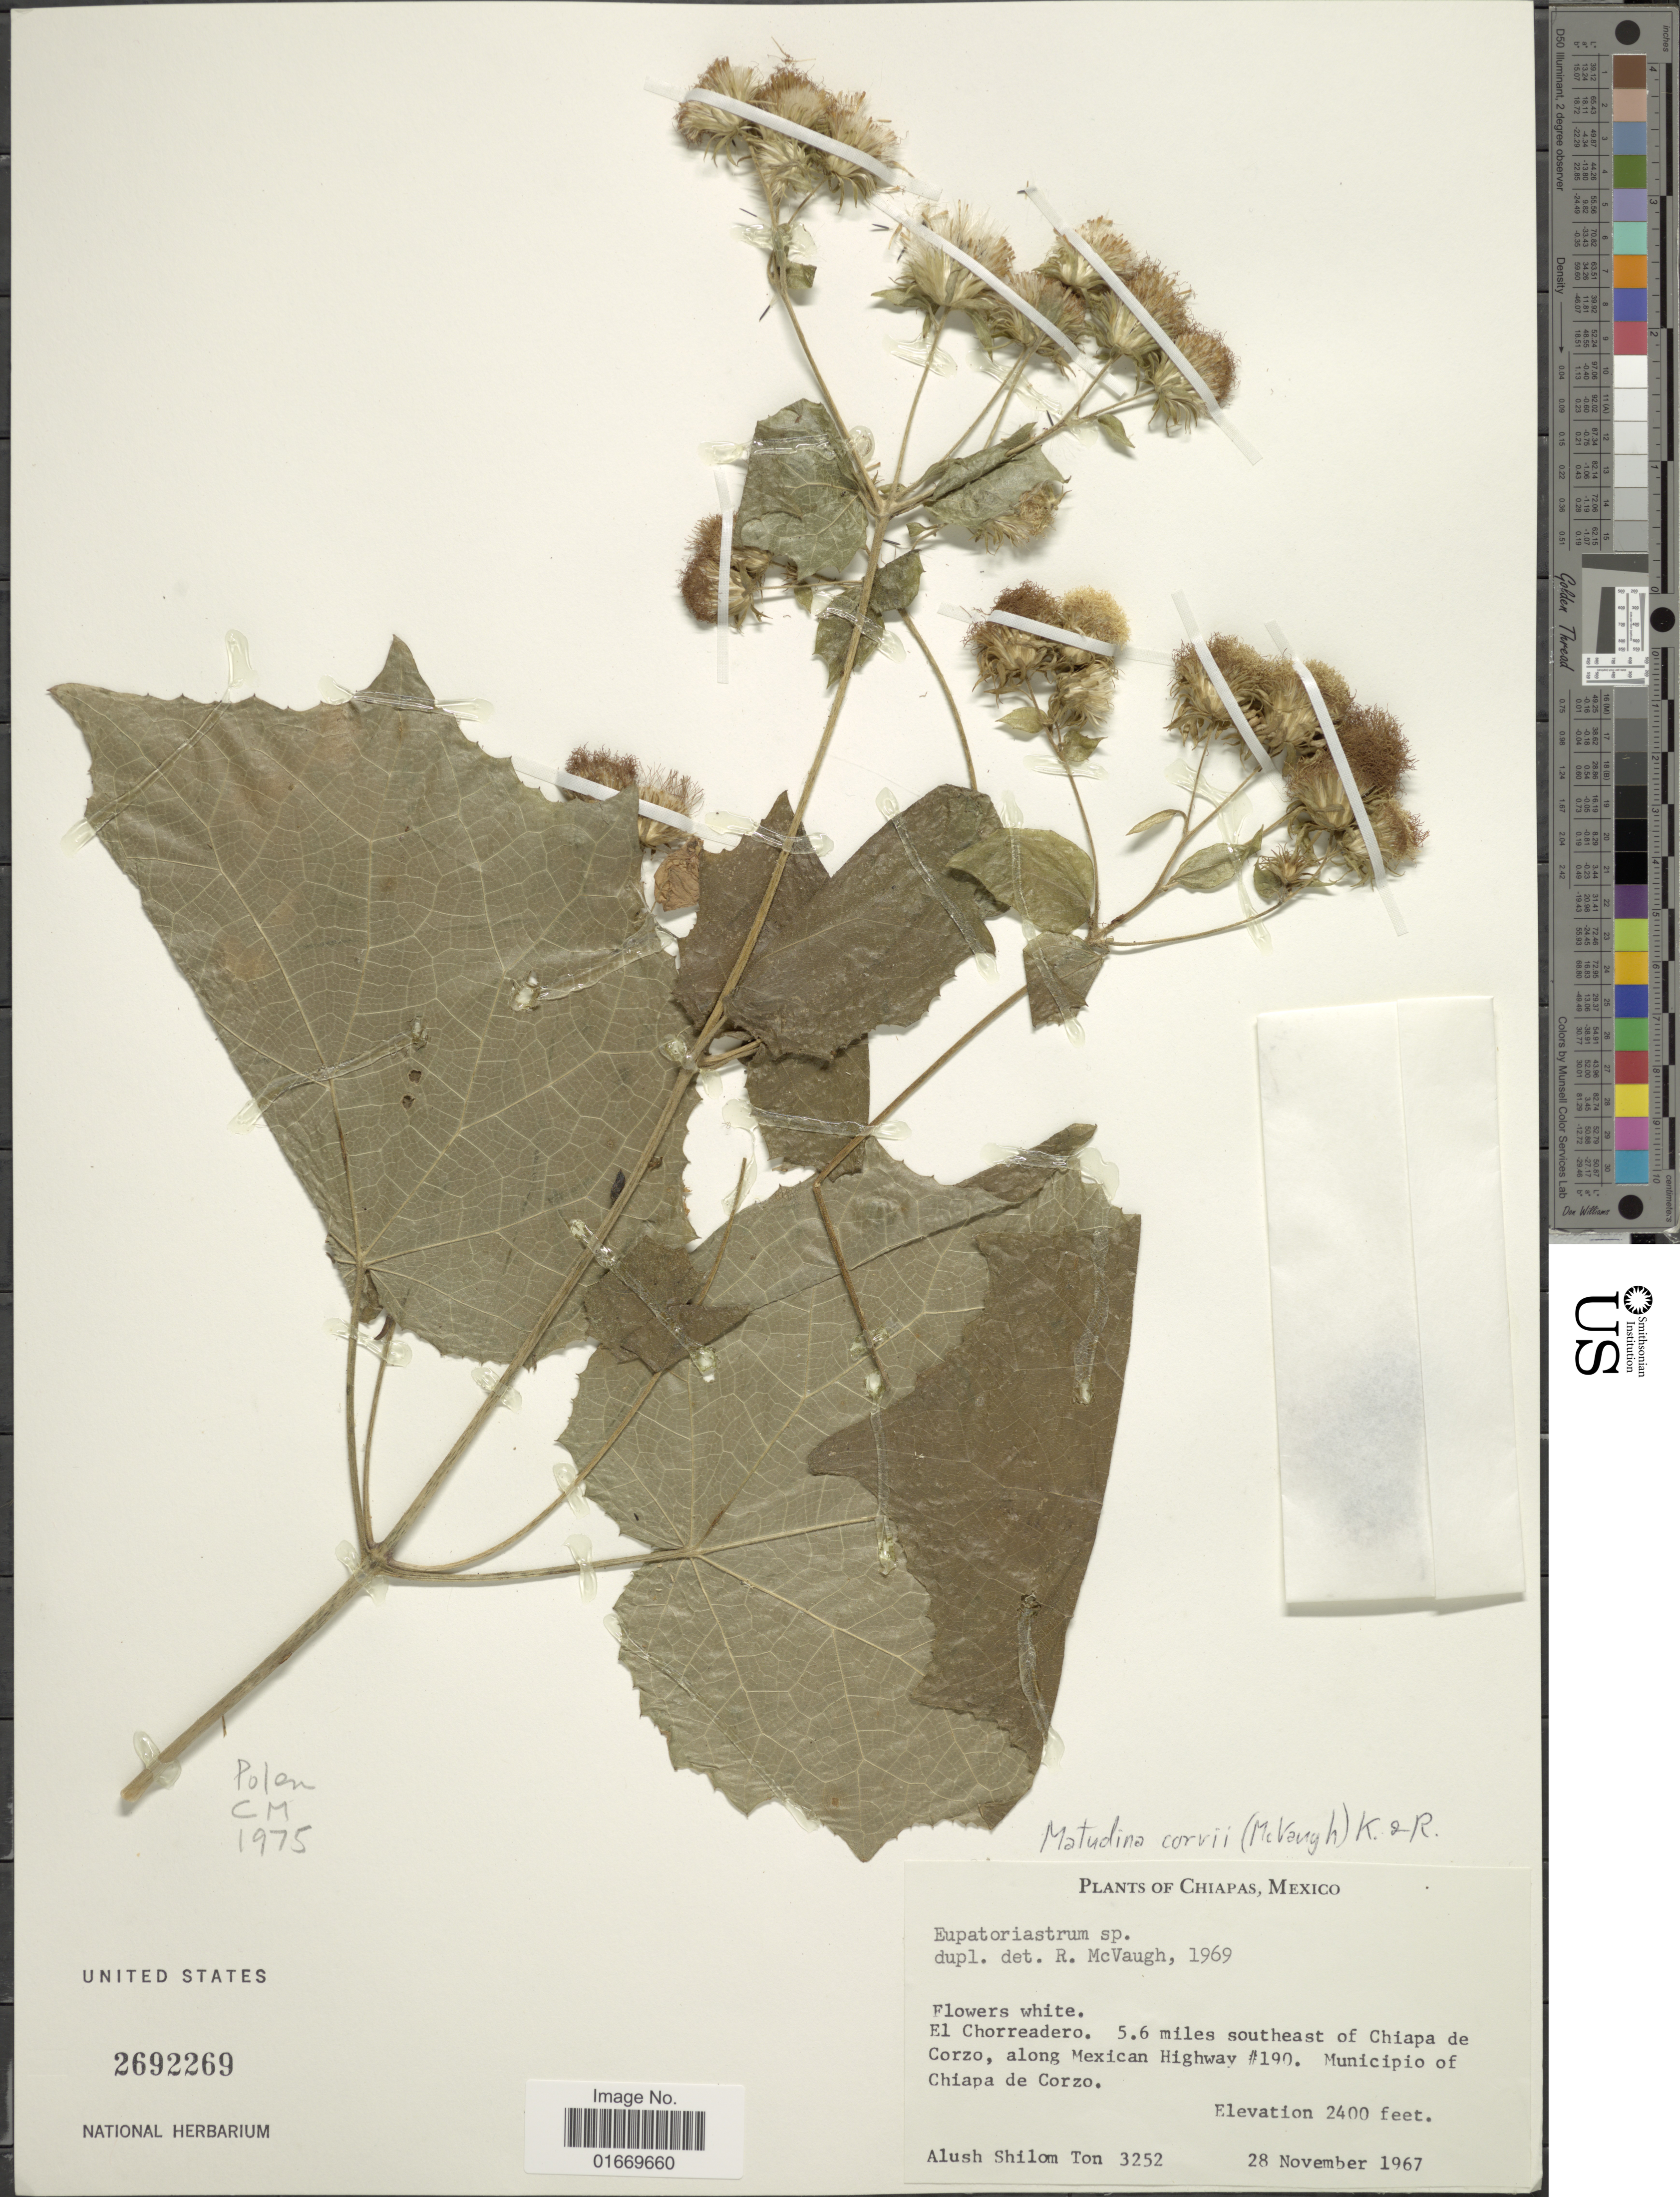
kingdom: Plantae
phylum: Tracheophyta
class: Magnoliopsida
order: Asterales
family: Asteraceae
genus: Matudina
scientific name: Matudina corvi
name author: (Mc Vaugh) R.M. King & H. Rob.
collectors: A. S. Ton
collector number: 3252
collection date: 1967-11-28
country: Mexico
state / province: Chiapas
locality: Chiapas, Mexico. El Chorreadero. 5.6 miles southeast of Chiapa de Corzo, along Mexican Highway #190. Municipio of Chiapa de Corzo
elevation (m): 732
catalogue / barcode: US 2692269